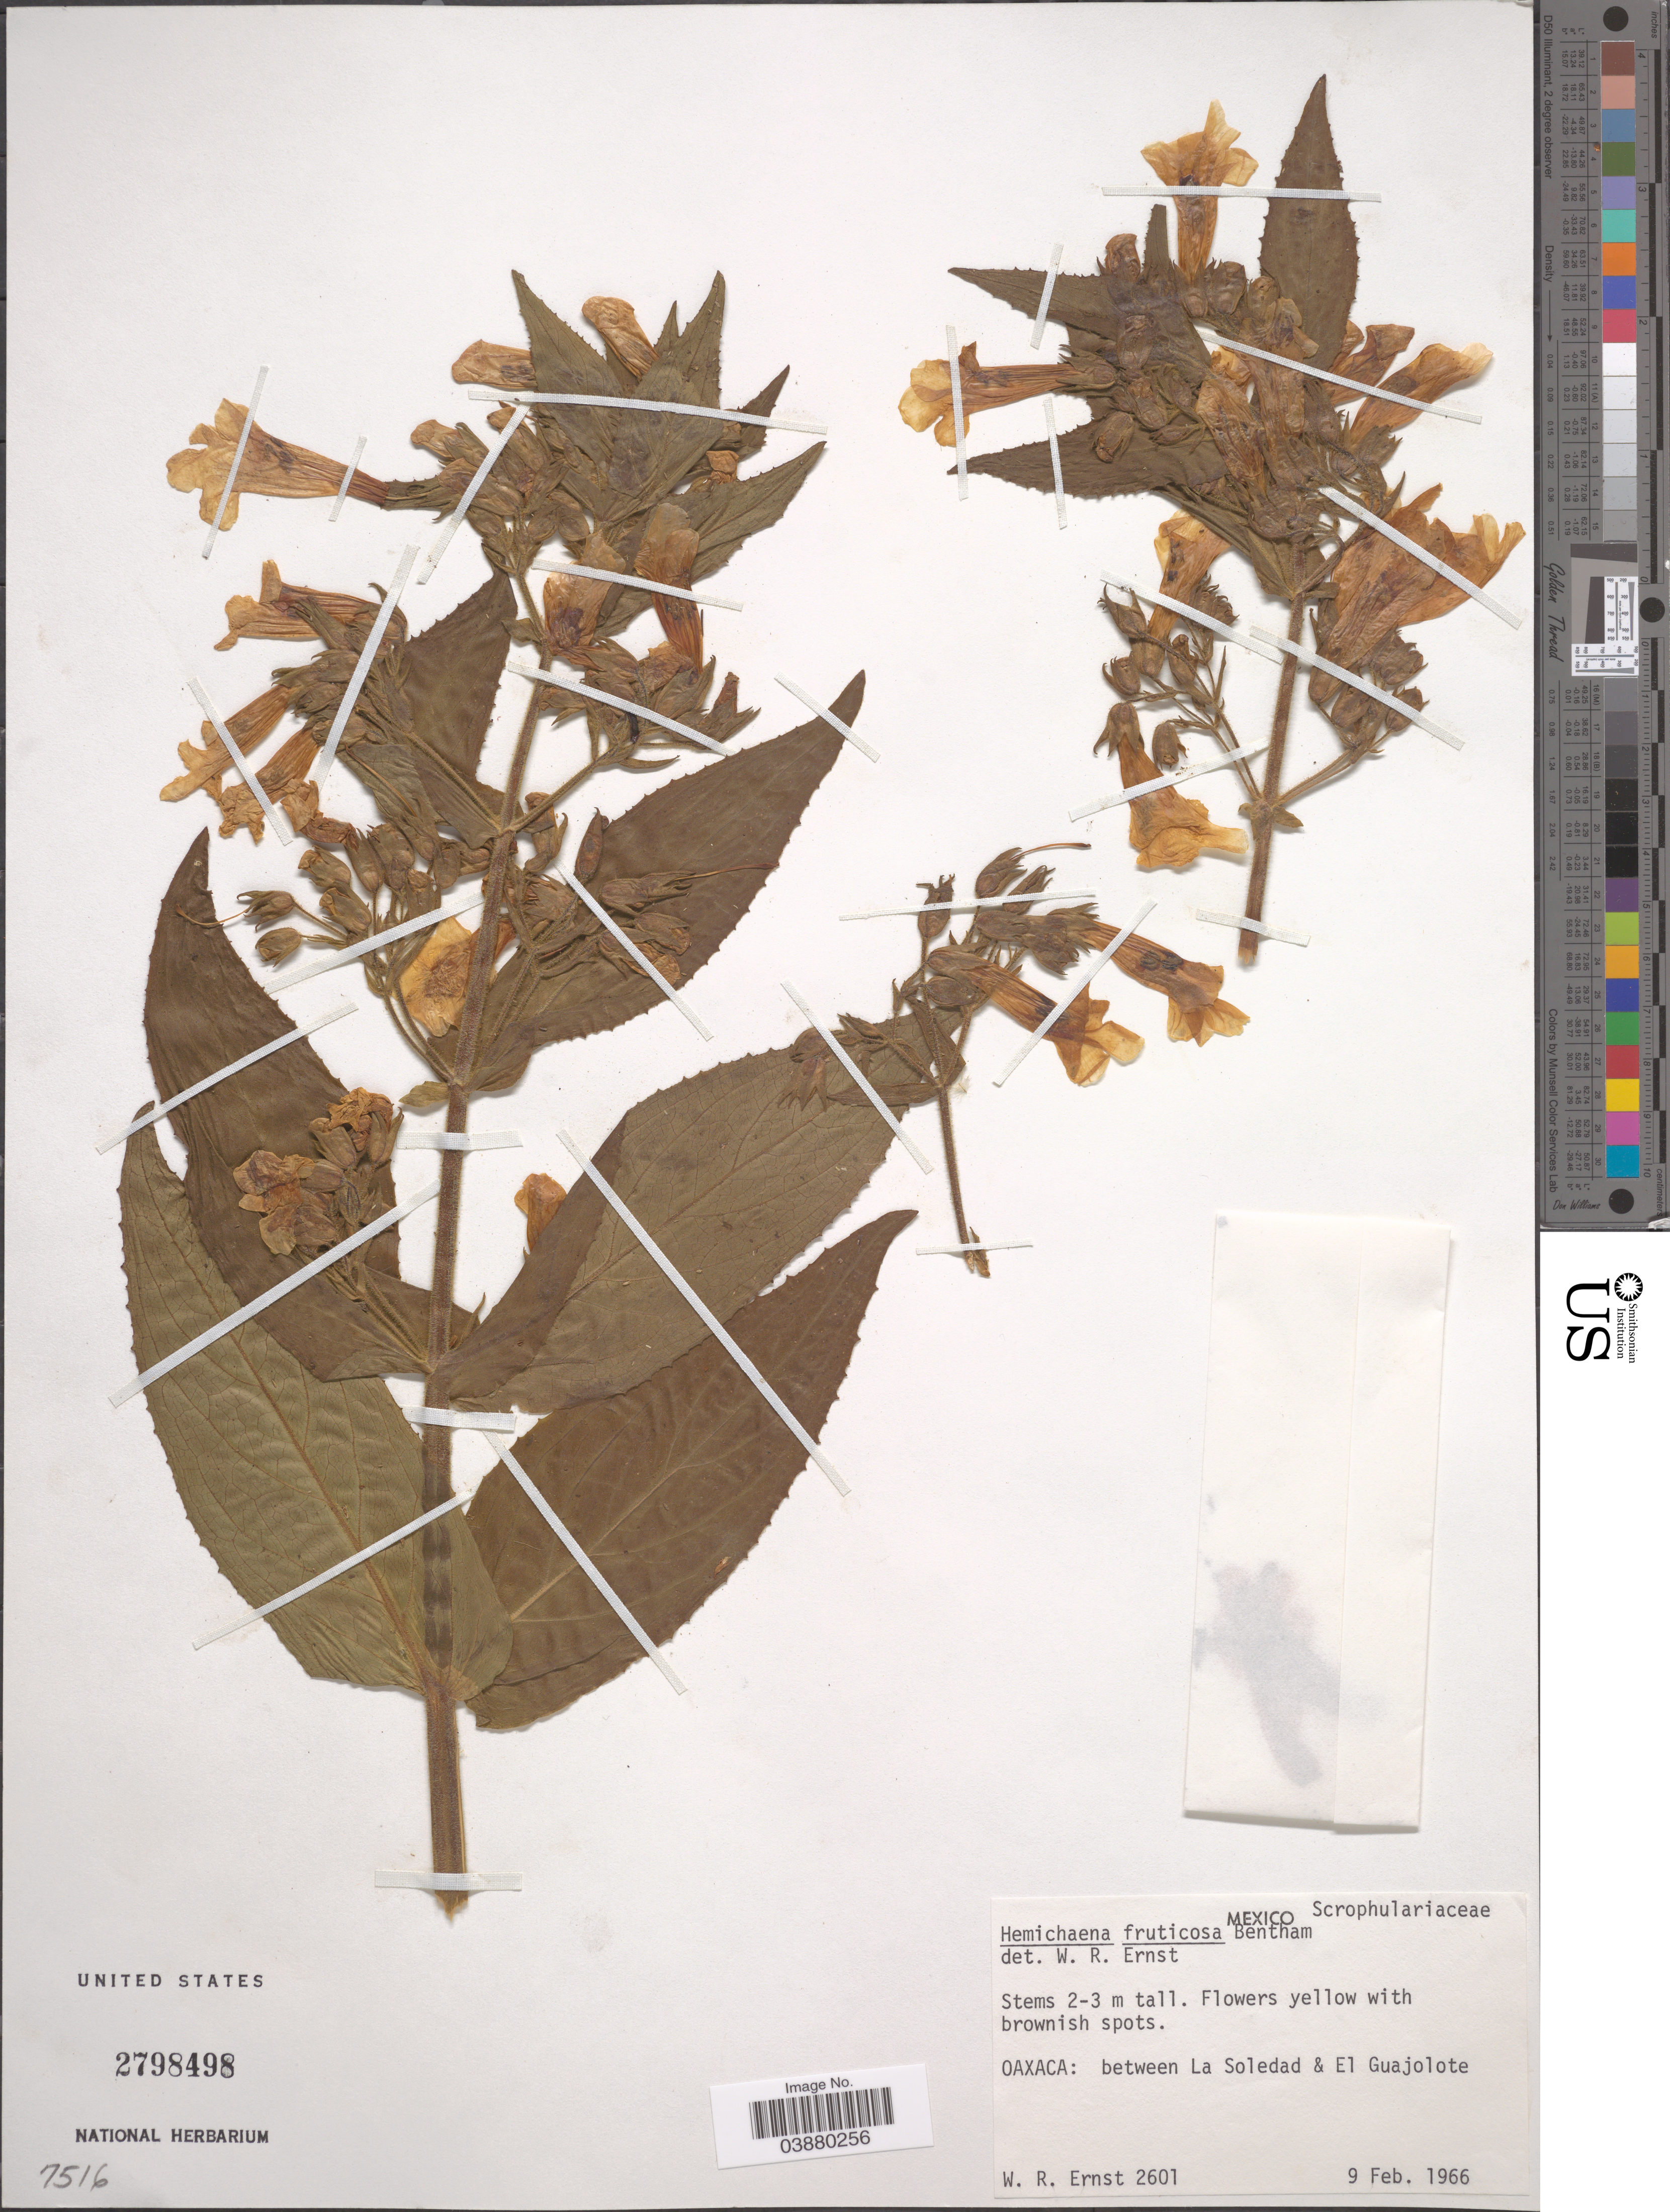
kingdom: Plantae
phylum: Tracheophyta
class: Magnoliopsida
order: Lamiales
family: Phrymaceae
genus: Hemichaena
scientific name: Hemichaena fruticosa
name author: Benth.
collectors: W. R. Ernst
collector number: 2601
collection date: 1966-02-09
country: Mexico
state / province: Oaxaca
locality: Between La Soledad & El Guajolote.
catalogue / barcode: US 2798498